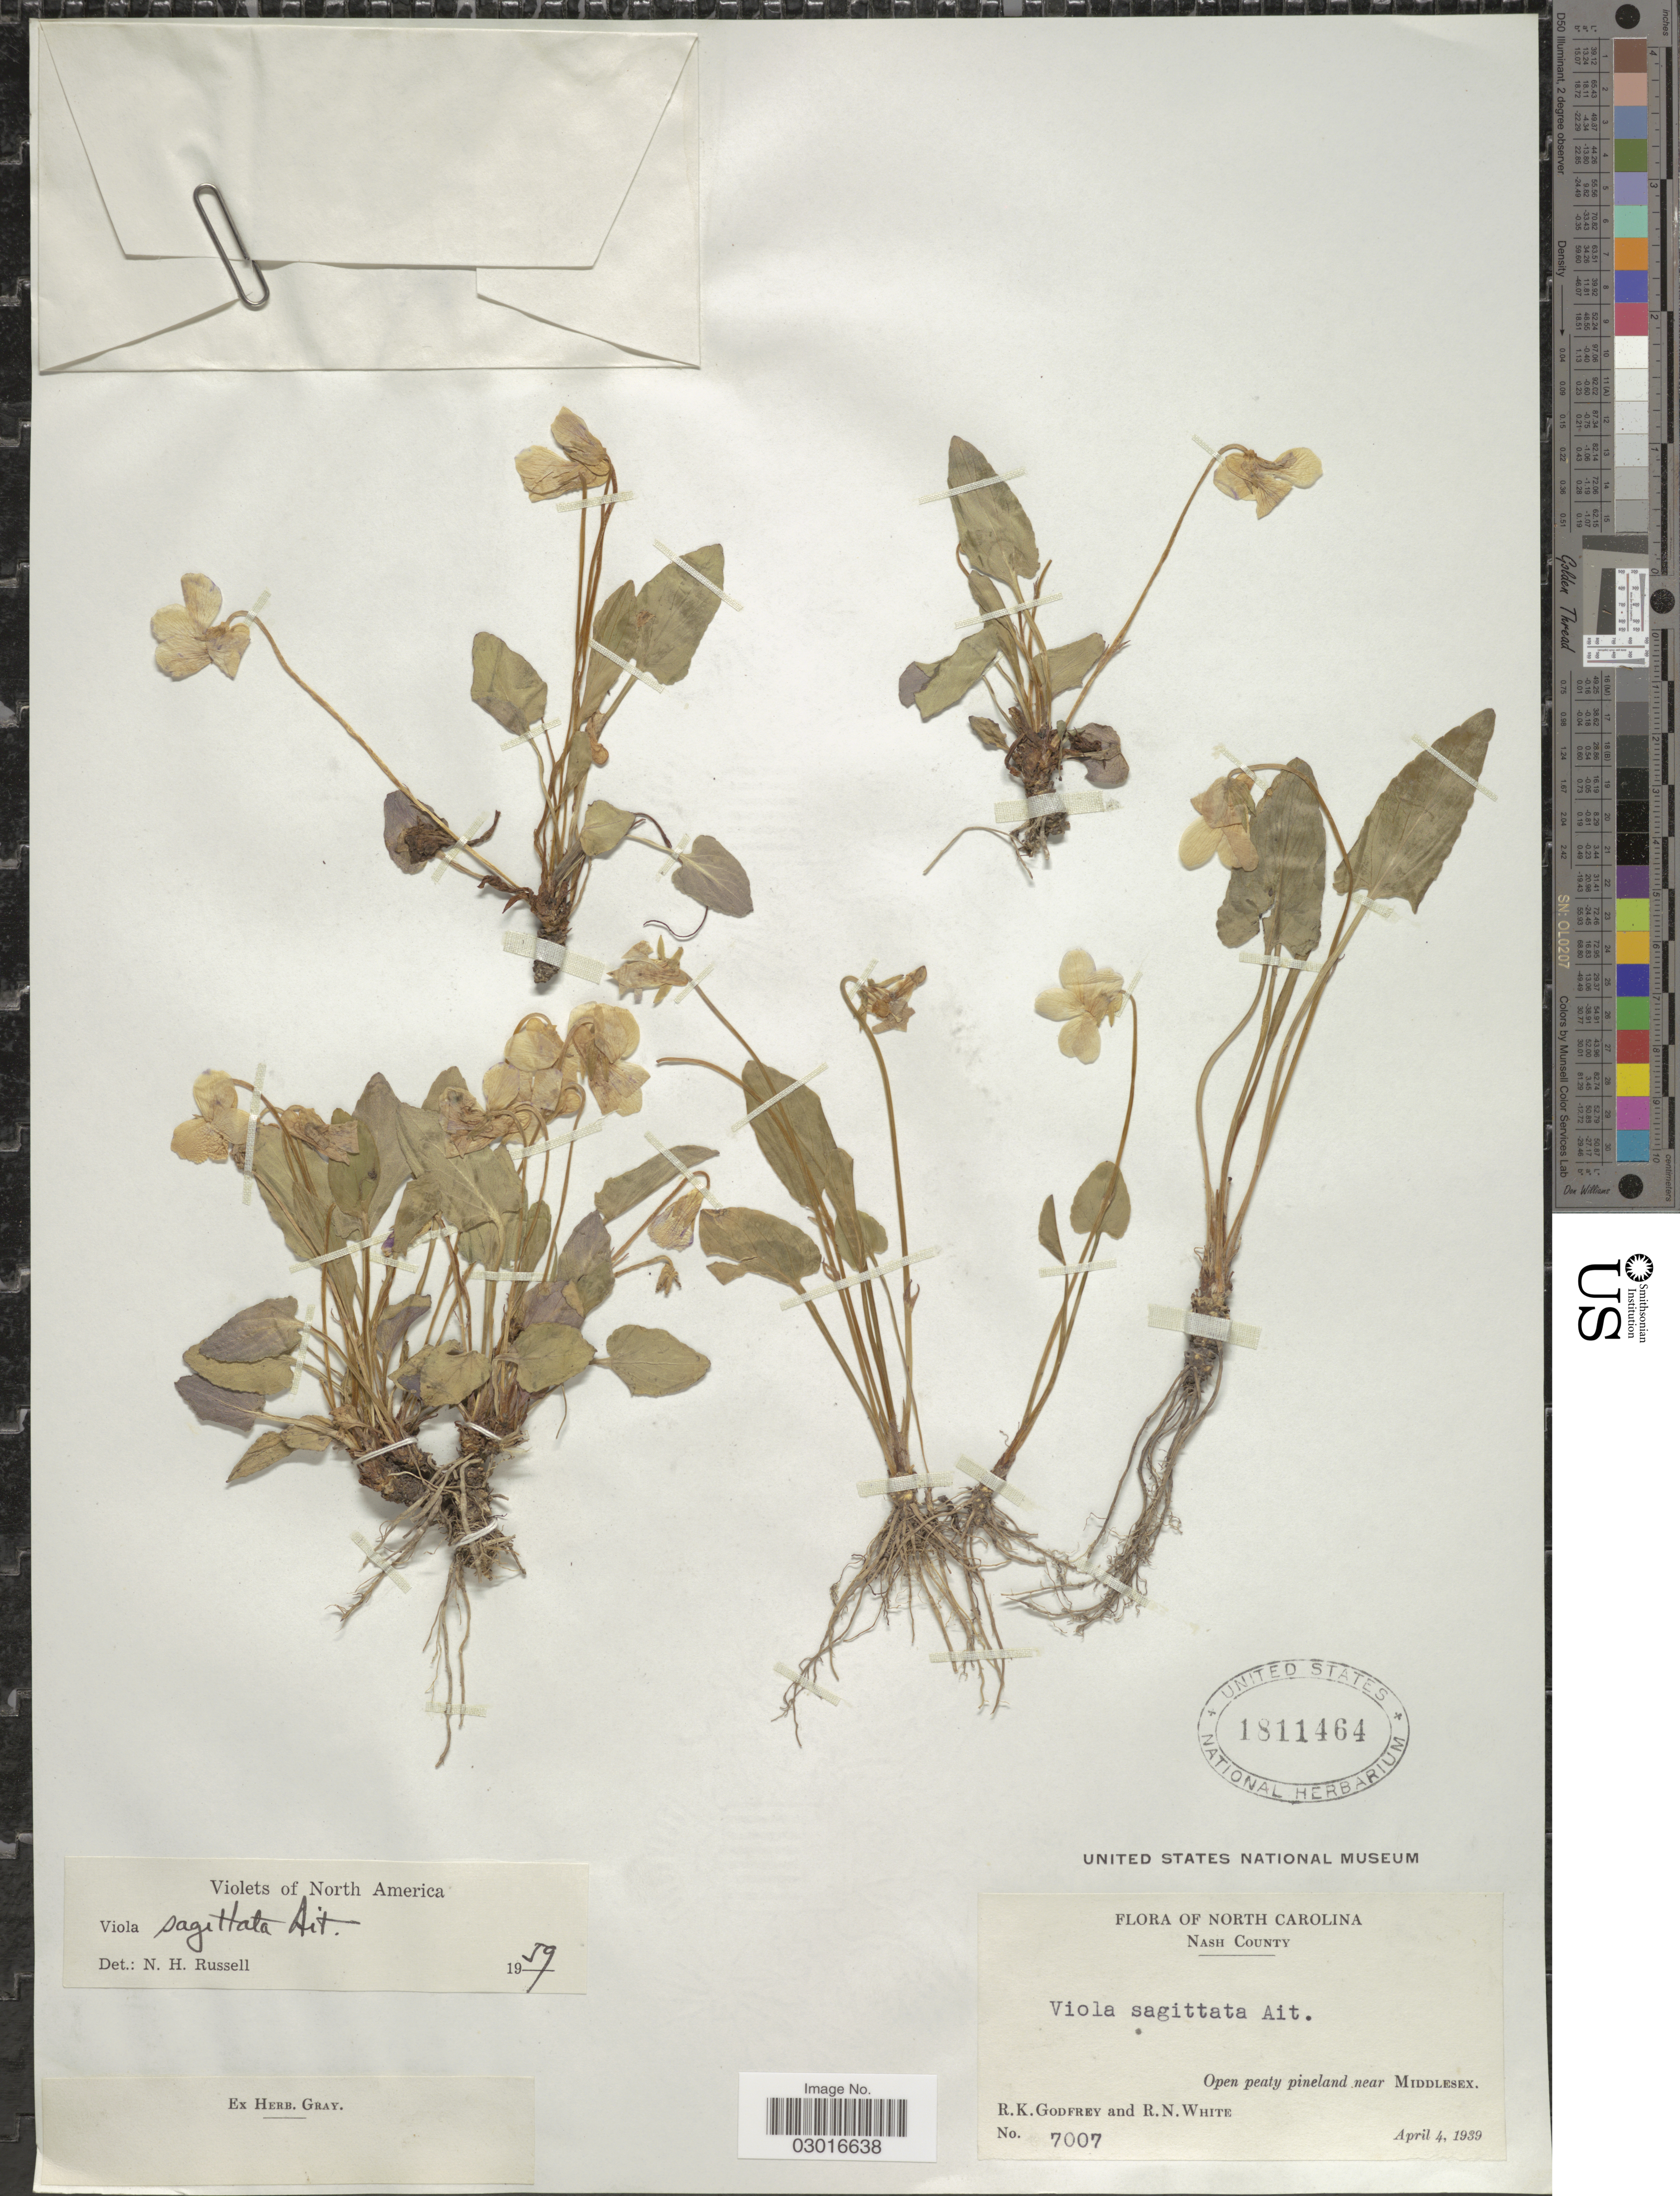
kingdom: Plantae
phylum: Tracheophyta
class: Magnoliopsida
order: Malpighiales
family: Violaceae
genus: Viola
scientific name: Viola sagittata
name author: Aiton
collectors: R. K. Godfrey & R. N. White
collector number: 7007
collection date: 1939-04-04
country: United States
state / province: North Carolina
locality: Nash County. Open peaty pineland near Middlesex.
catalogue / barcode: US 1811464